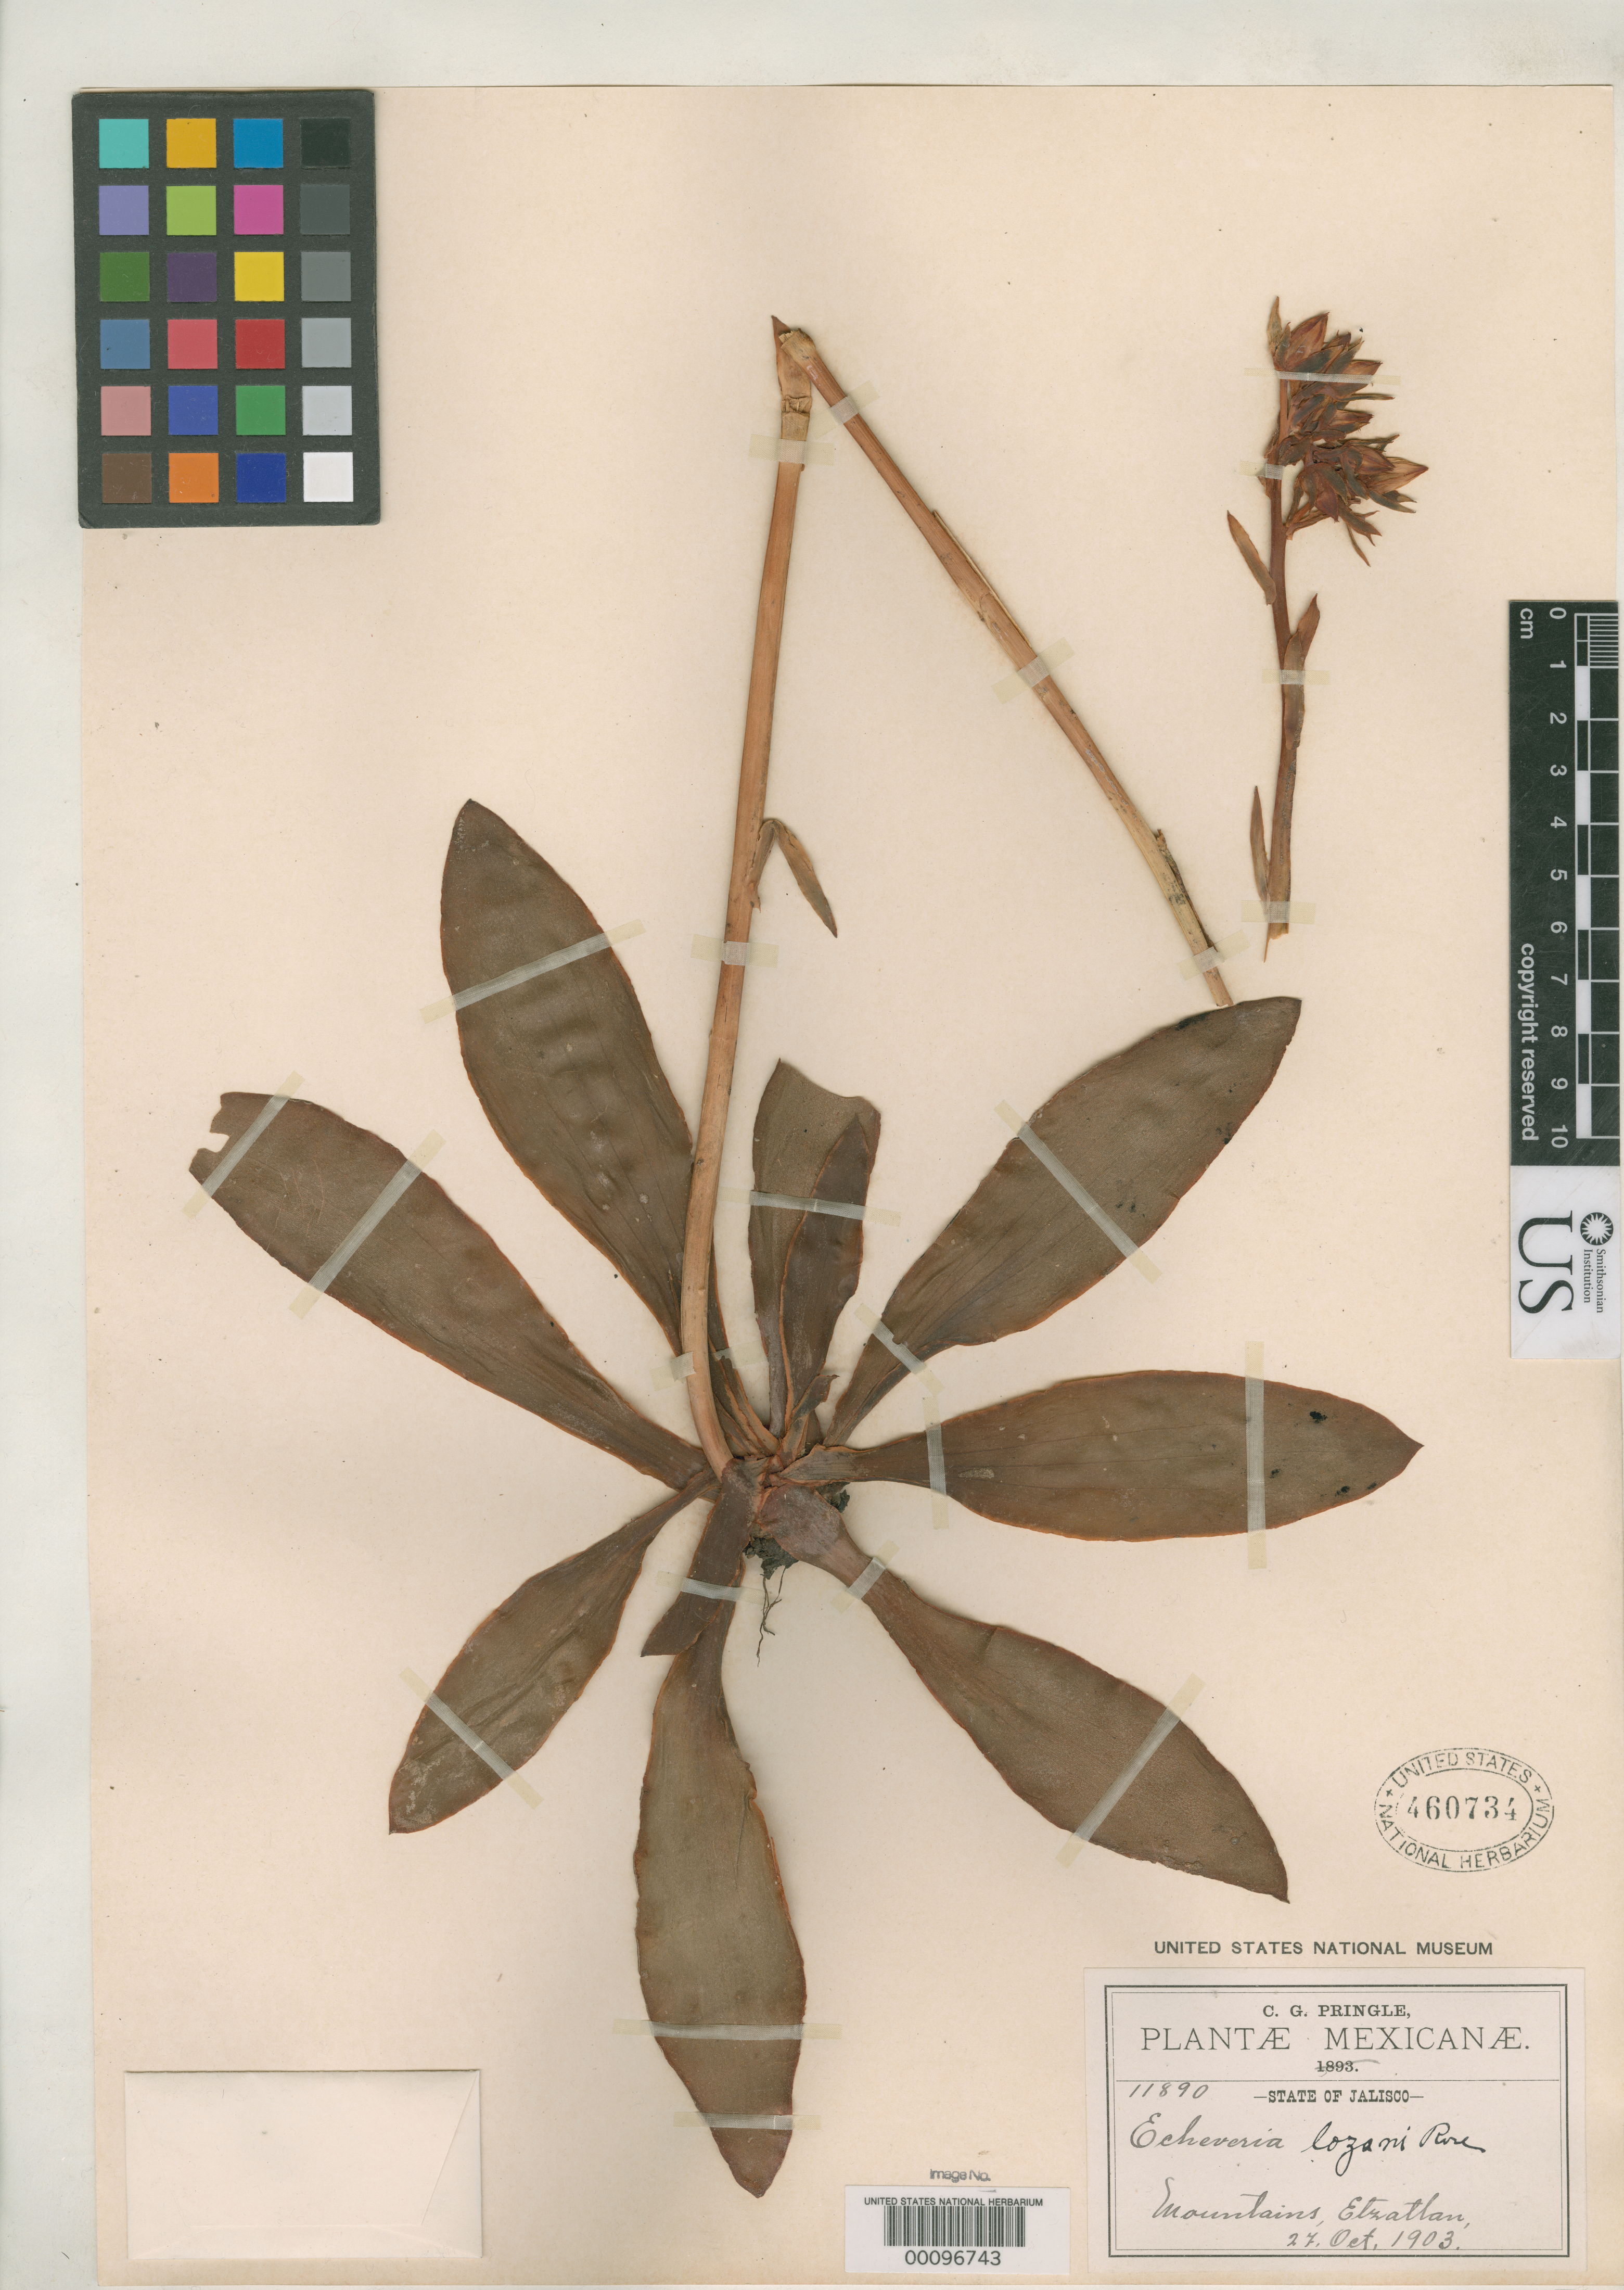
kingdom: Plantae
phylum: Tracheophyta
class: Magnoliopsida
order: Saxifragales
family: Crassulaceae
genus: Echeveria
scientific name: Echeveria lozani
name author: Rose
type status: Holotype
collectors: C. G. Pringle & F. Lozano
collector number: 11890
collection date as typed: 27 Oct 1903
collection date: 1903-10-27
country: Mexico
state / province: Jalisco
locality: Near Etzatlan.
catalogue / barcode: US 460734